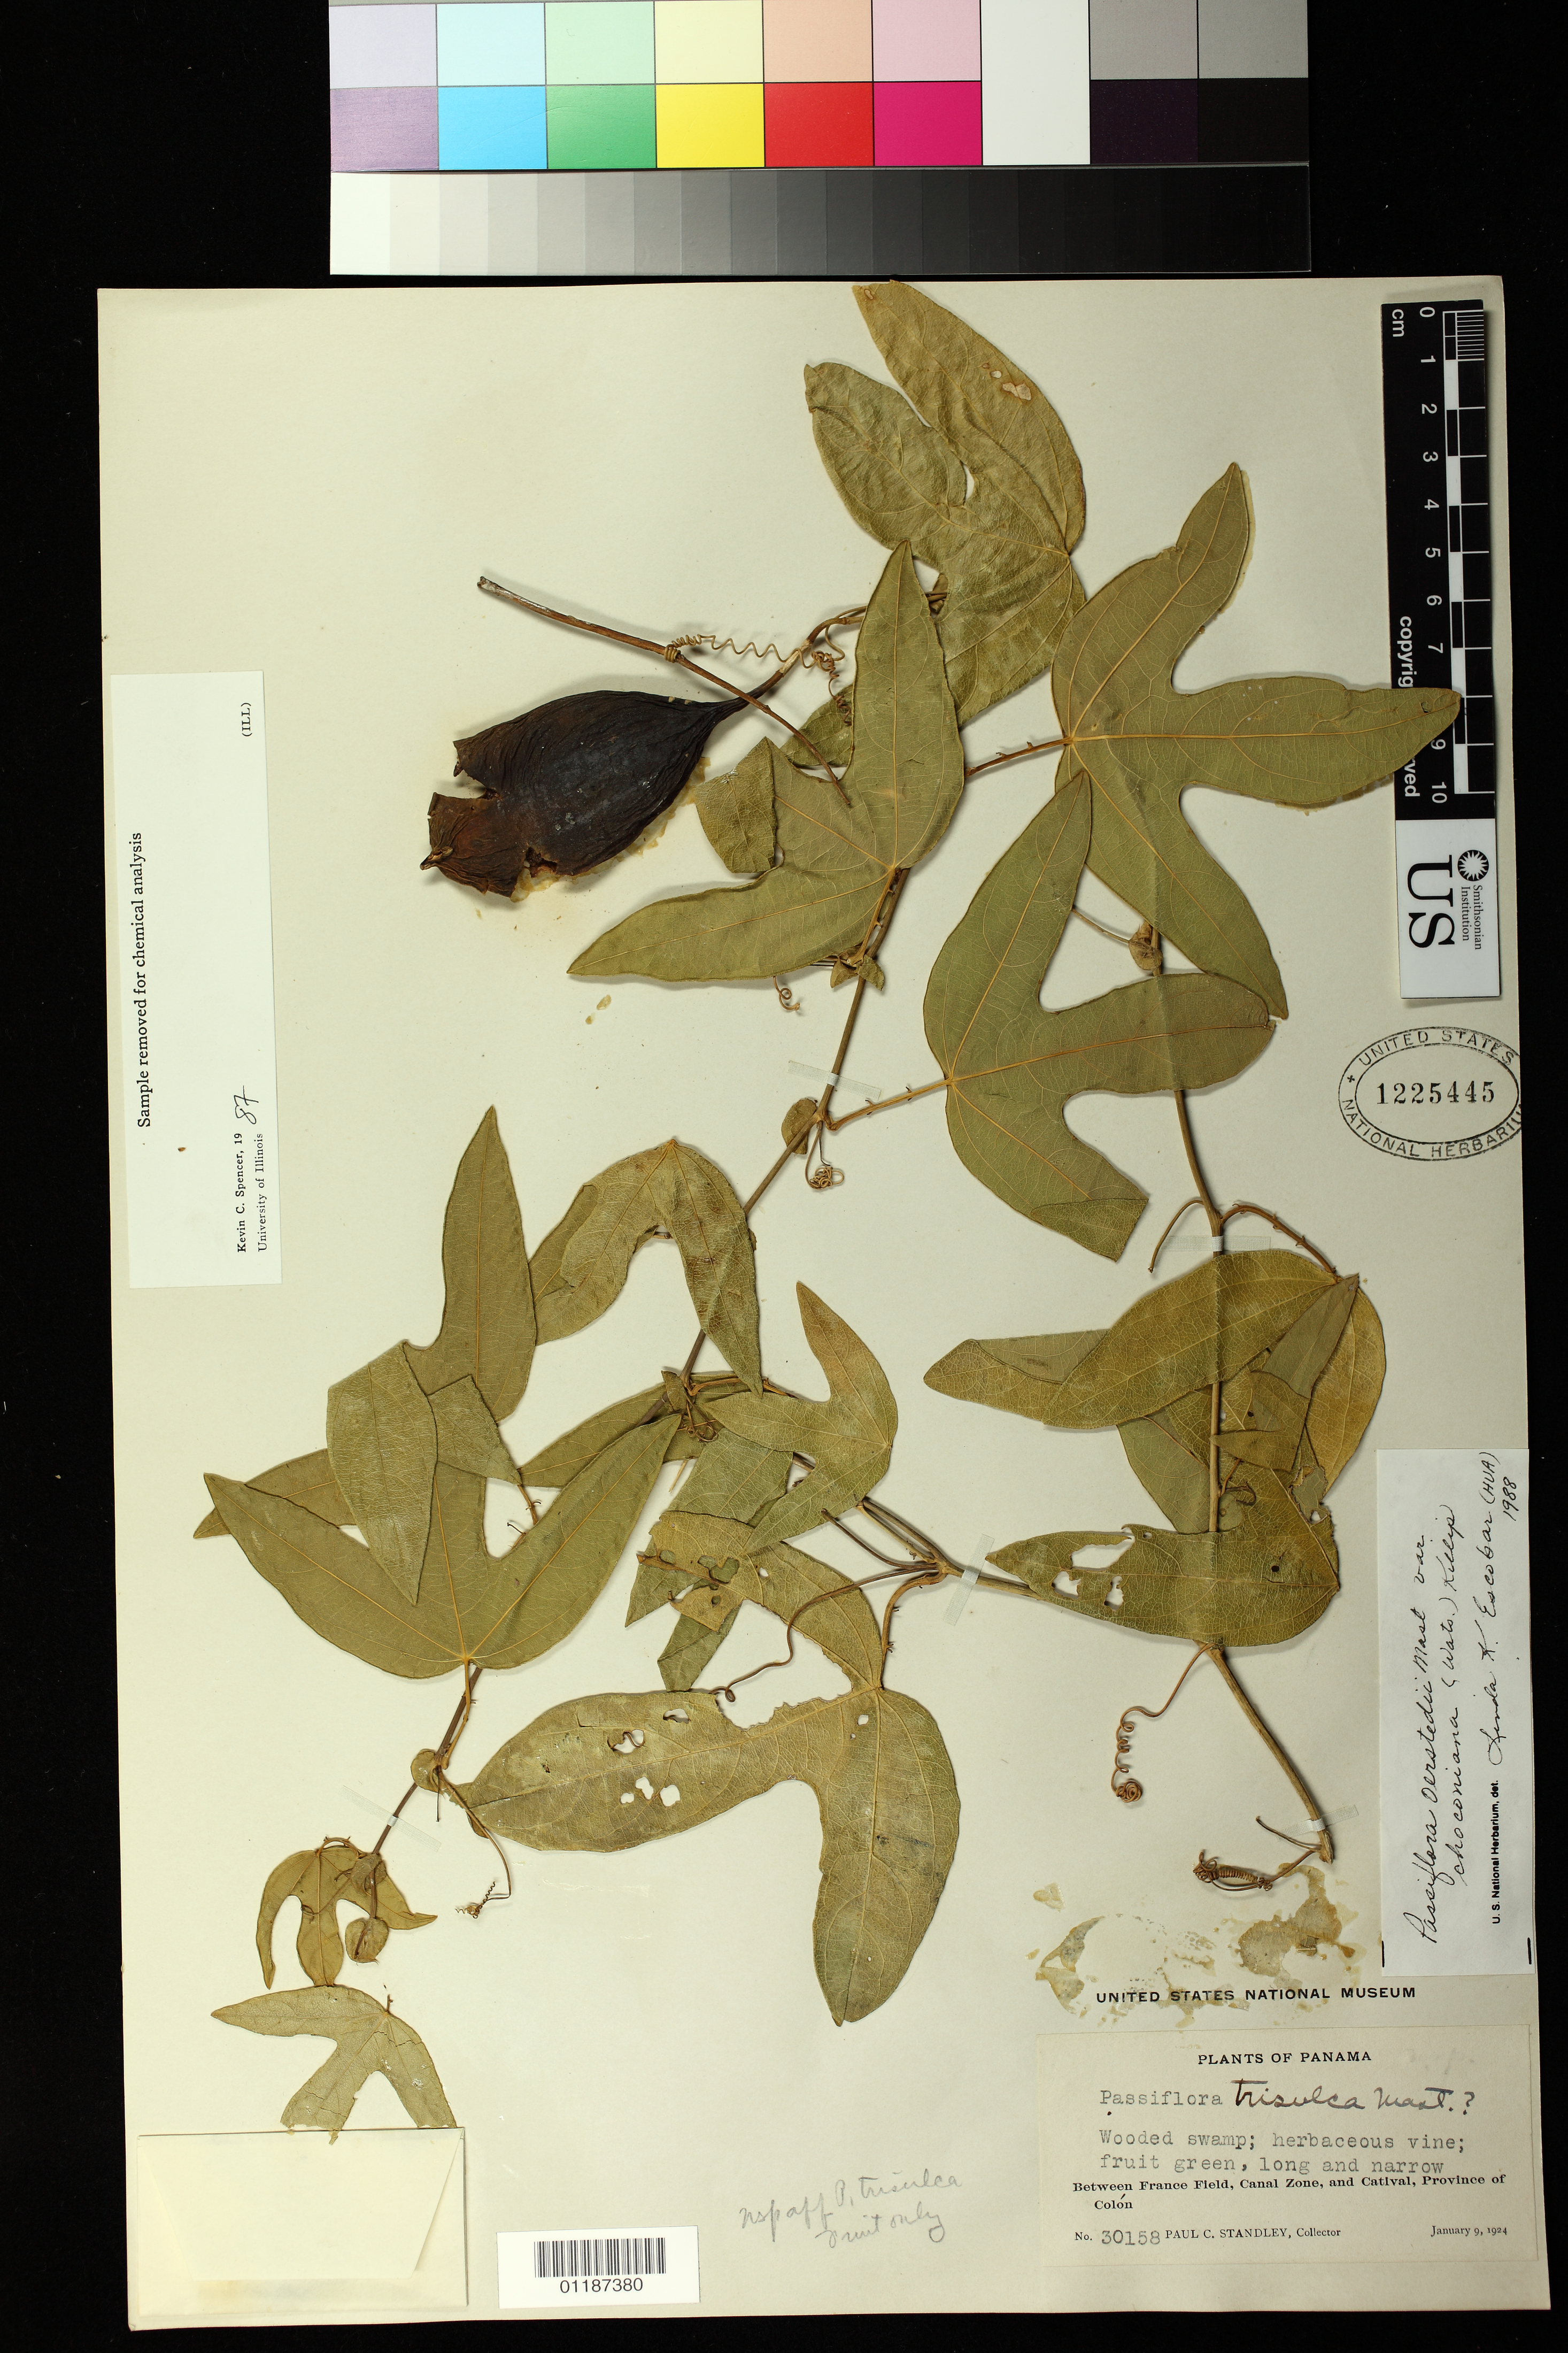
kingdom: Plantae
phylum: Tracheophyta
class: Magnoliopsida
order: Malpighiales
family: Passifloraceae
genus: Passiflora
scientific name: Passiflora oerstedii var. choconiana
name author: (S. Watson) Killip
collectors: P. C. Standley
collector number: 30158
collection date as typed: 09 Jan 1924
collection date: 1924-01-09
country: Panama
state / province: Colón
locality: Between France Field, Canal Zone, and Catival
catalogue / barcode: US 1225445